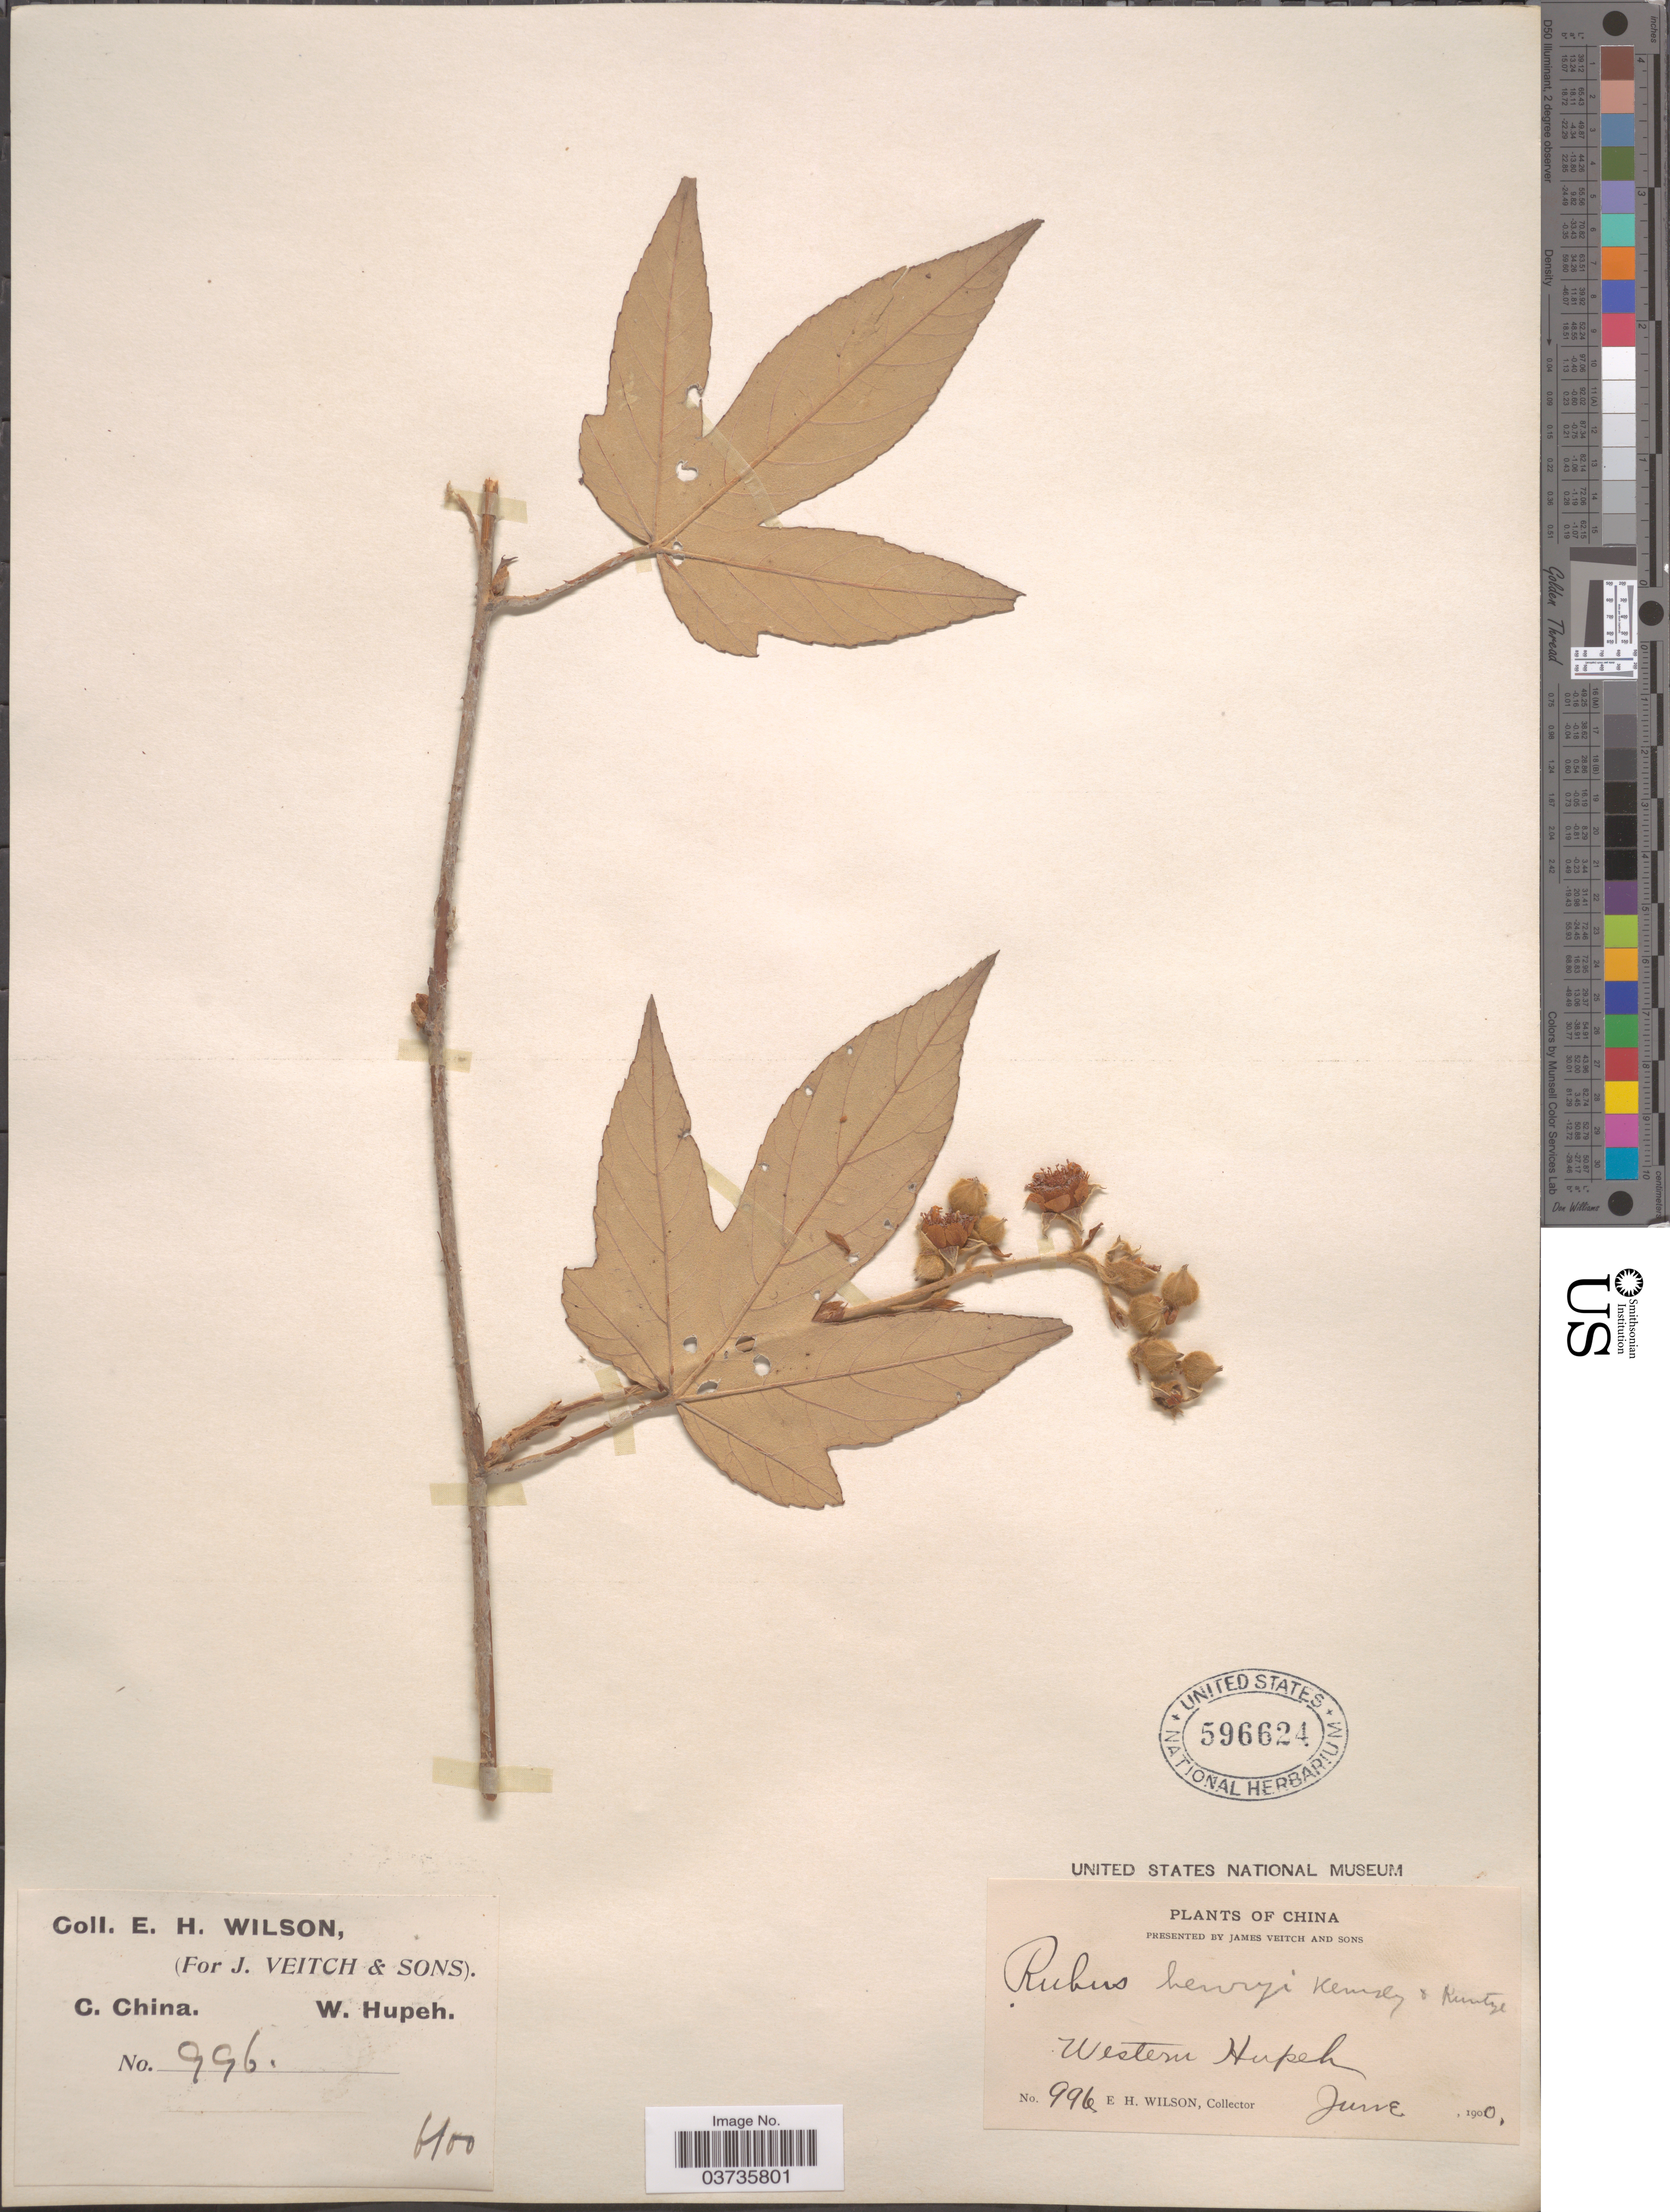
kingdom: Plantae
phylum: Tracheophyta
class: Magnoliopsida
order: Rosales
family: Rosaceae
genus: Rubus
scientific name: Rubus henryi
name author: Hemsl. & Kuntze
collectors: E. Wilson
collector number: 996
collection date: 1900-06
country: China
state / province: Hubei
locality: Western Hupeh. C. China.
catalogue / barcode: US 596624